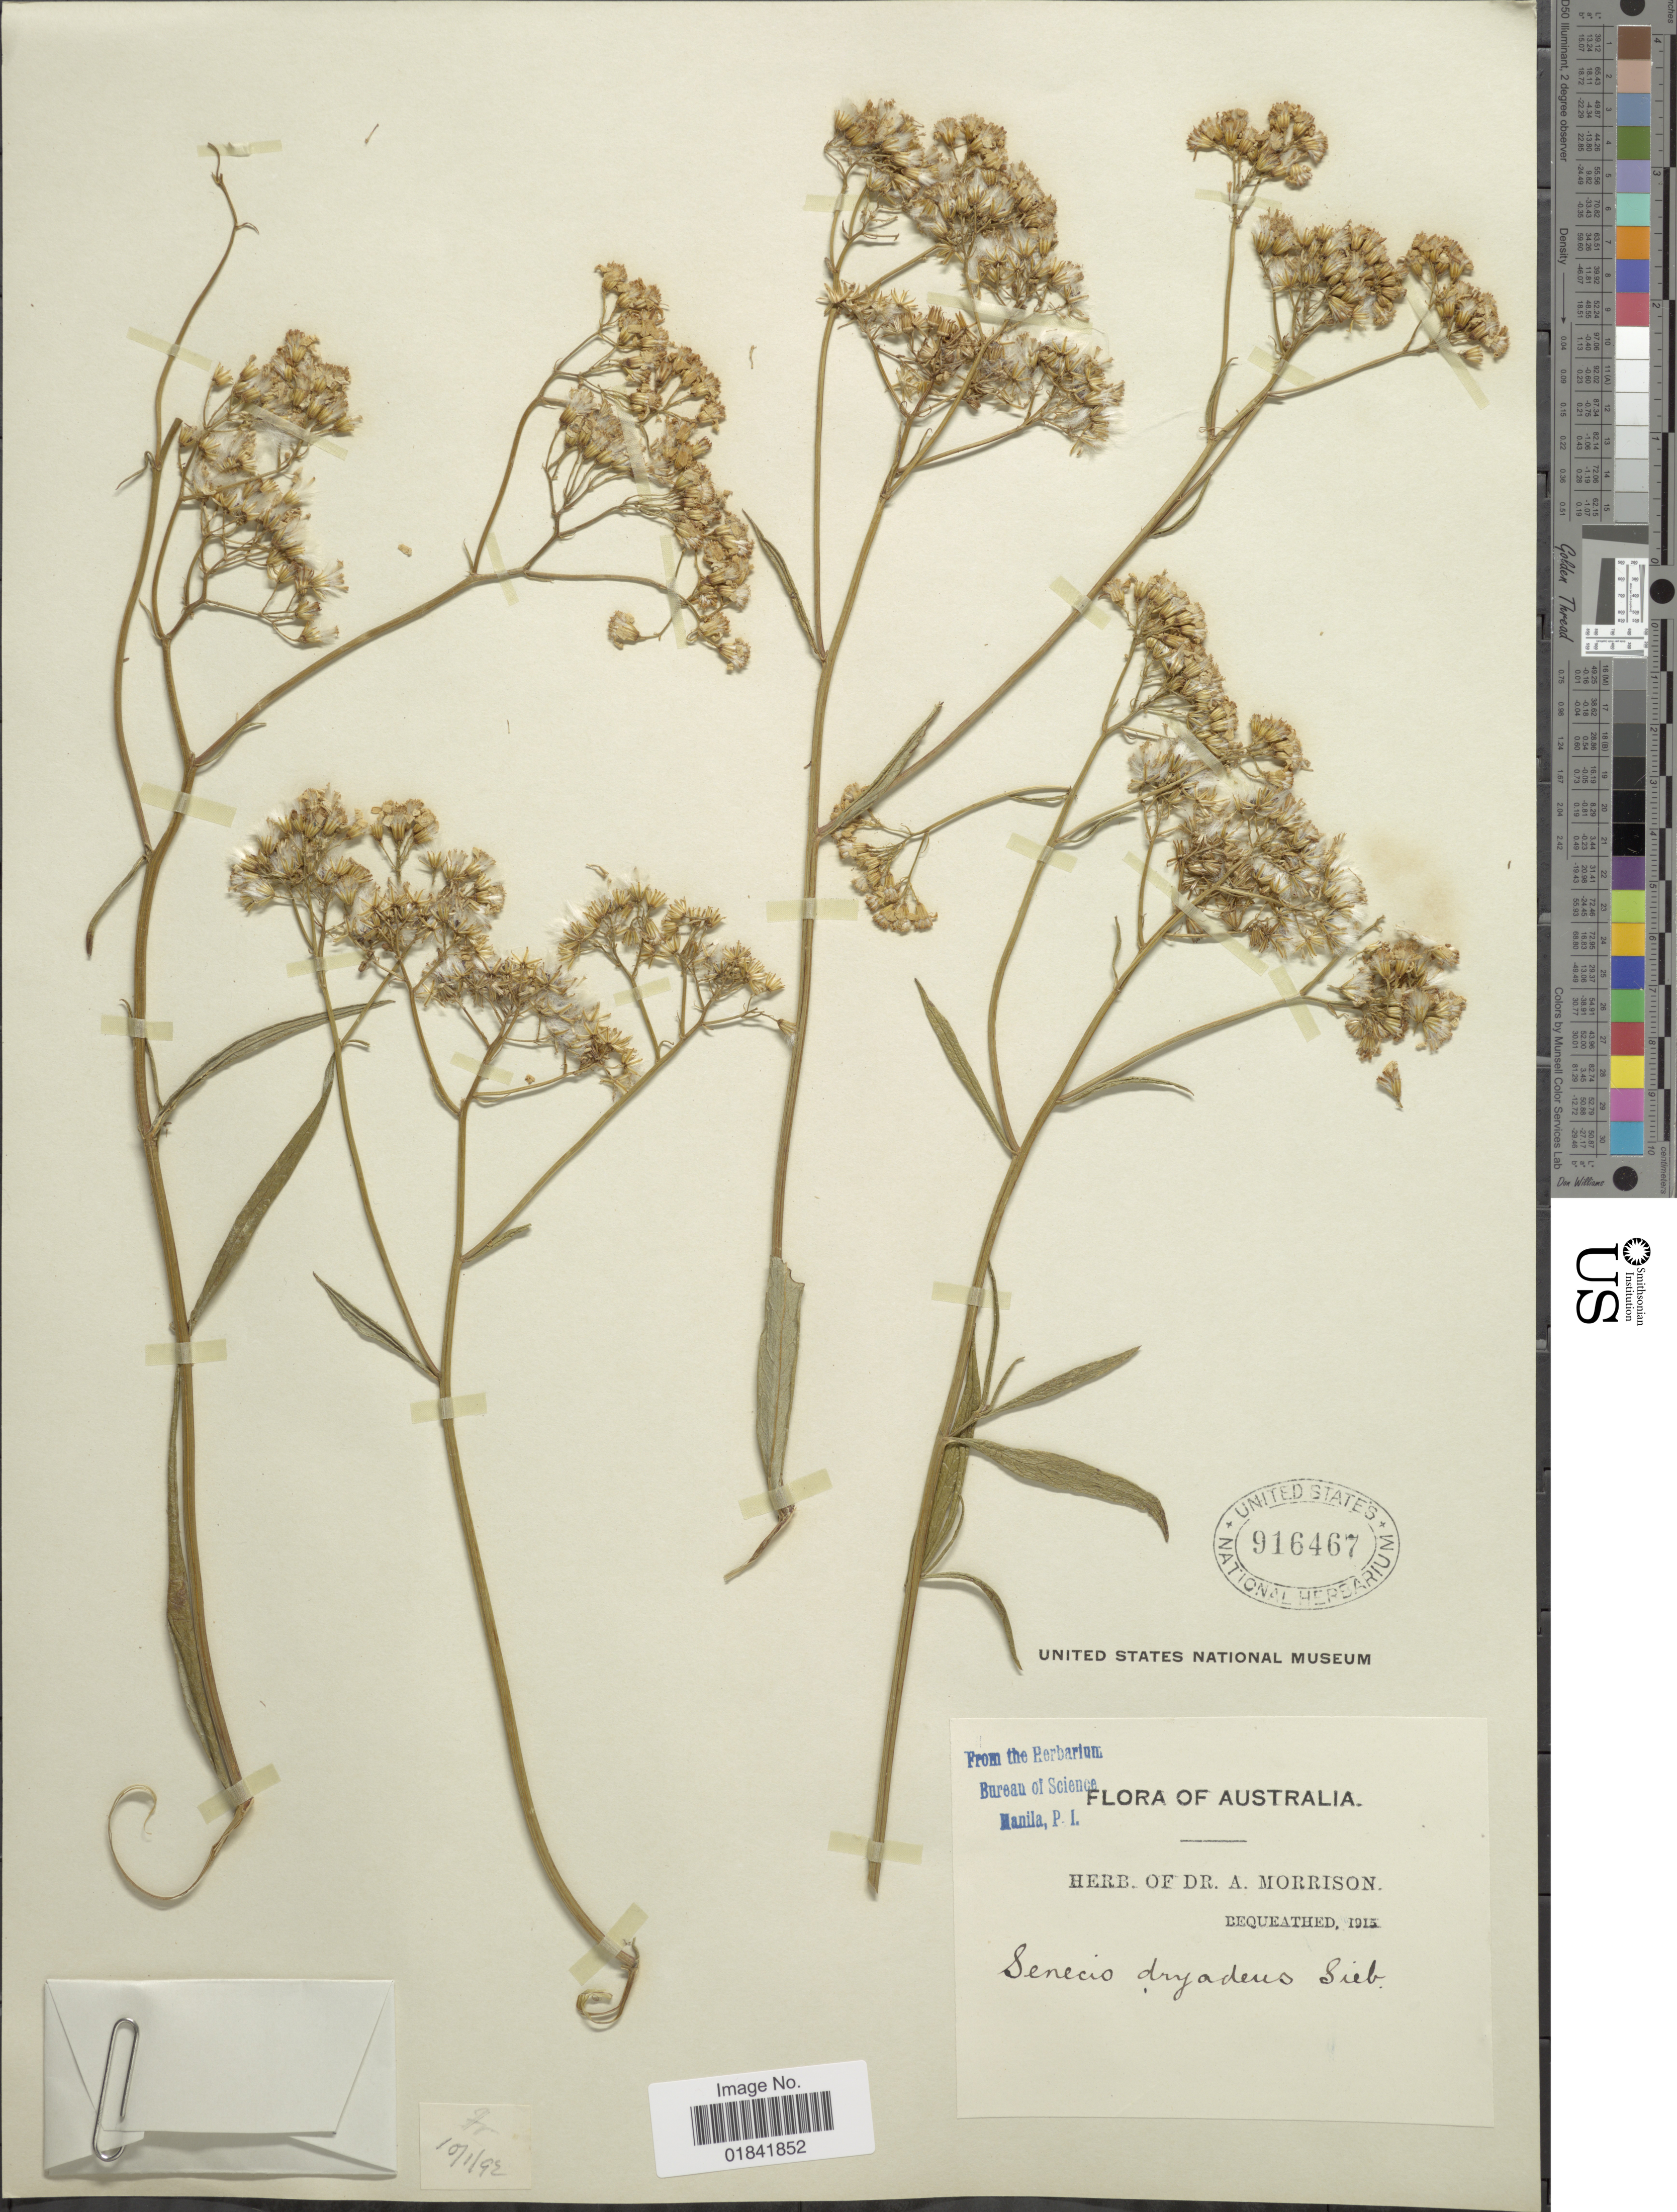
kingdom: Plantae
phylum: Tracheophyta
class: Magnoliopsida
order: Asterales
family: Asteraceae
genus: Senecio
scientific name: Senecio linearifolius var. linearifolius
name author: A. Rich.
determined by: Strong, Mark T., (BOT), Smithsonian Institution - National Museum of Natural History (UNITED STATES)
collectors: ex herb. Dr. A. Morrison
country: Australia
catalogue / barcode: US 916467